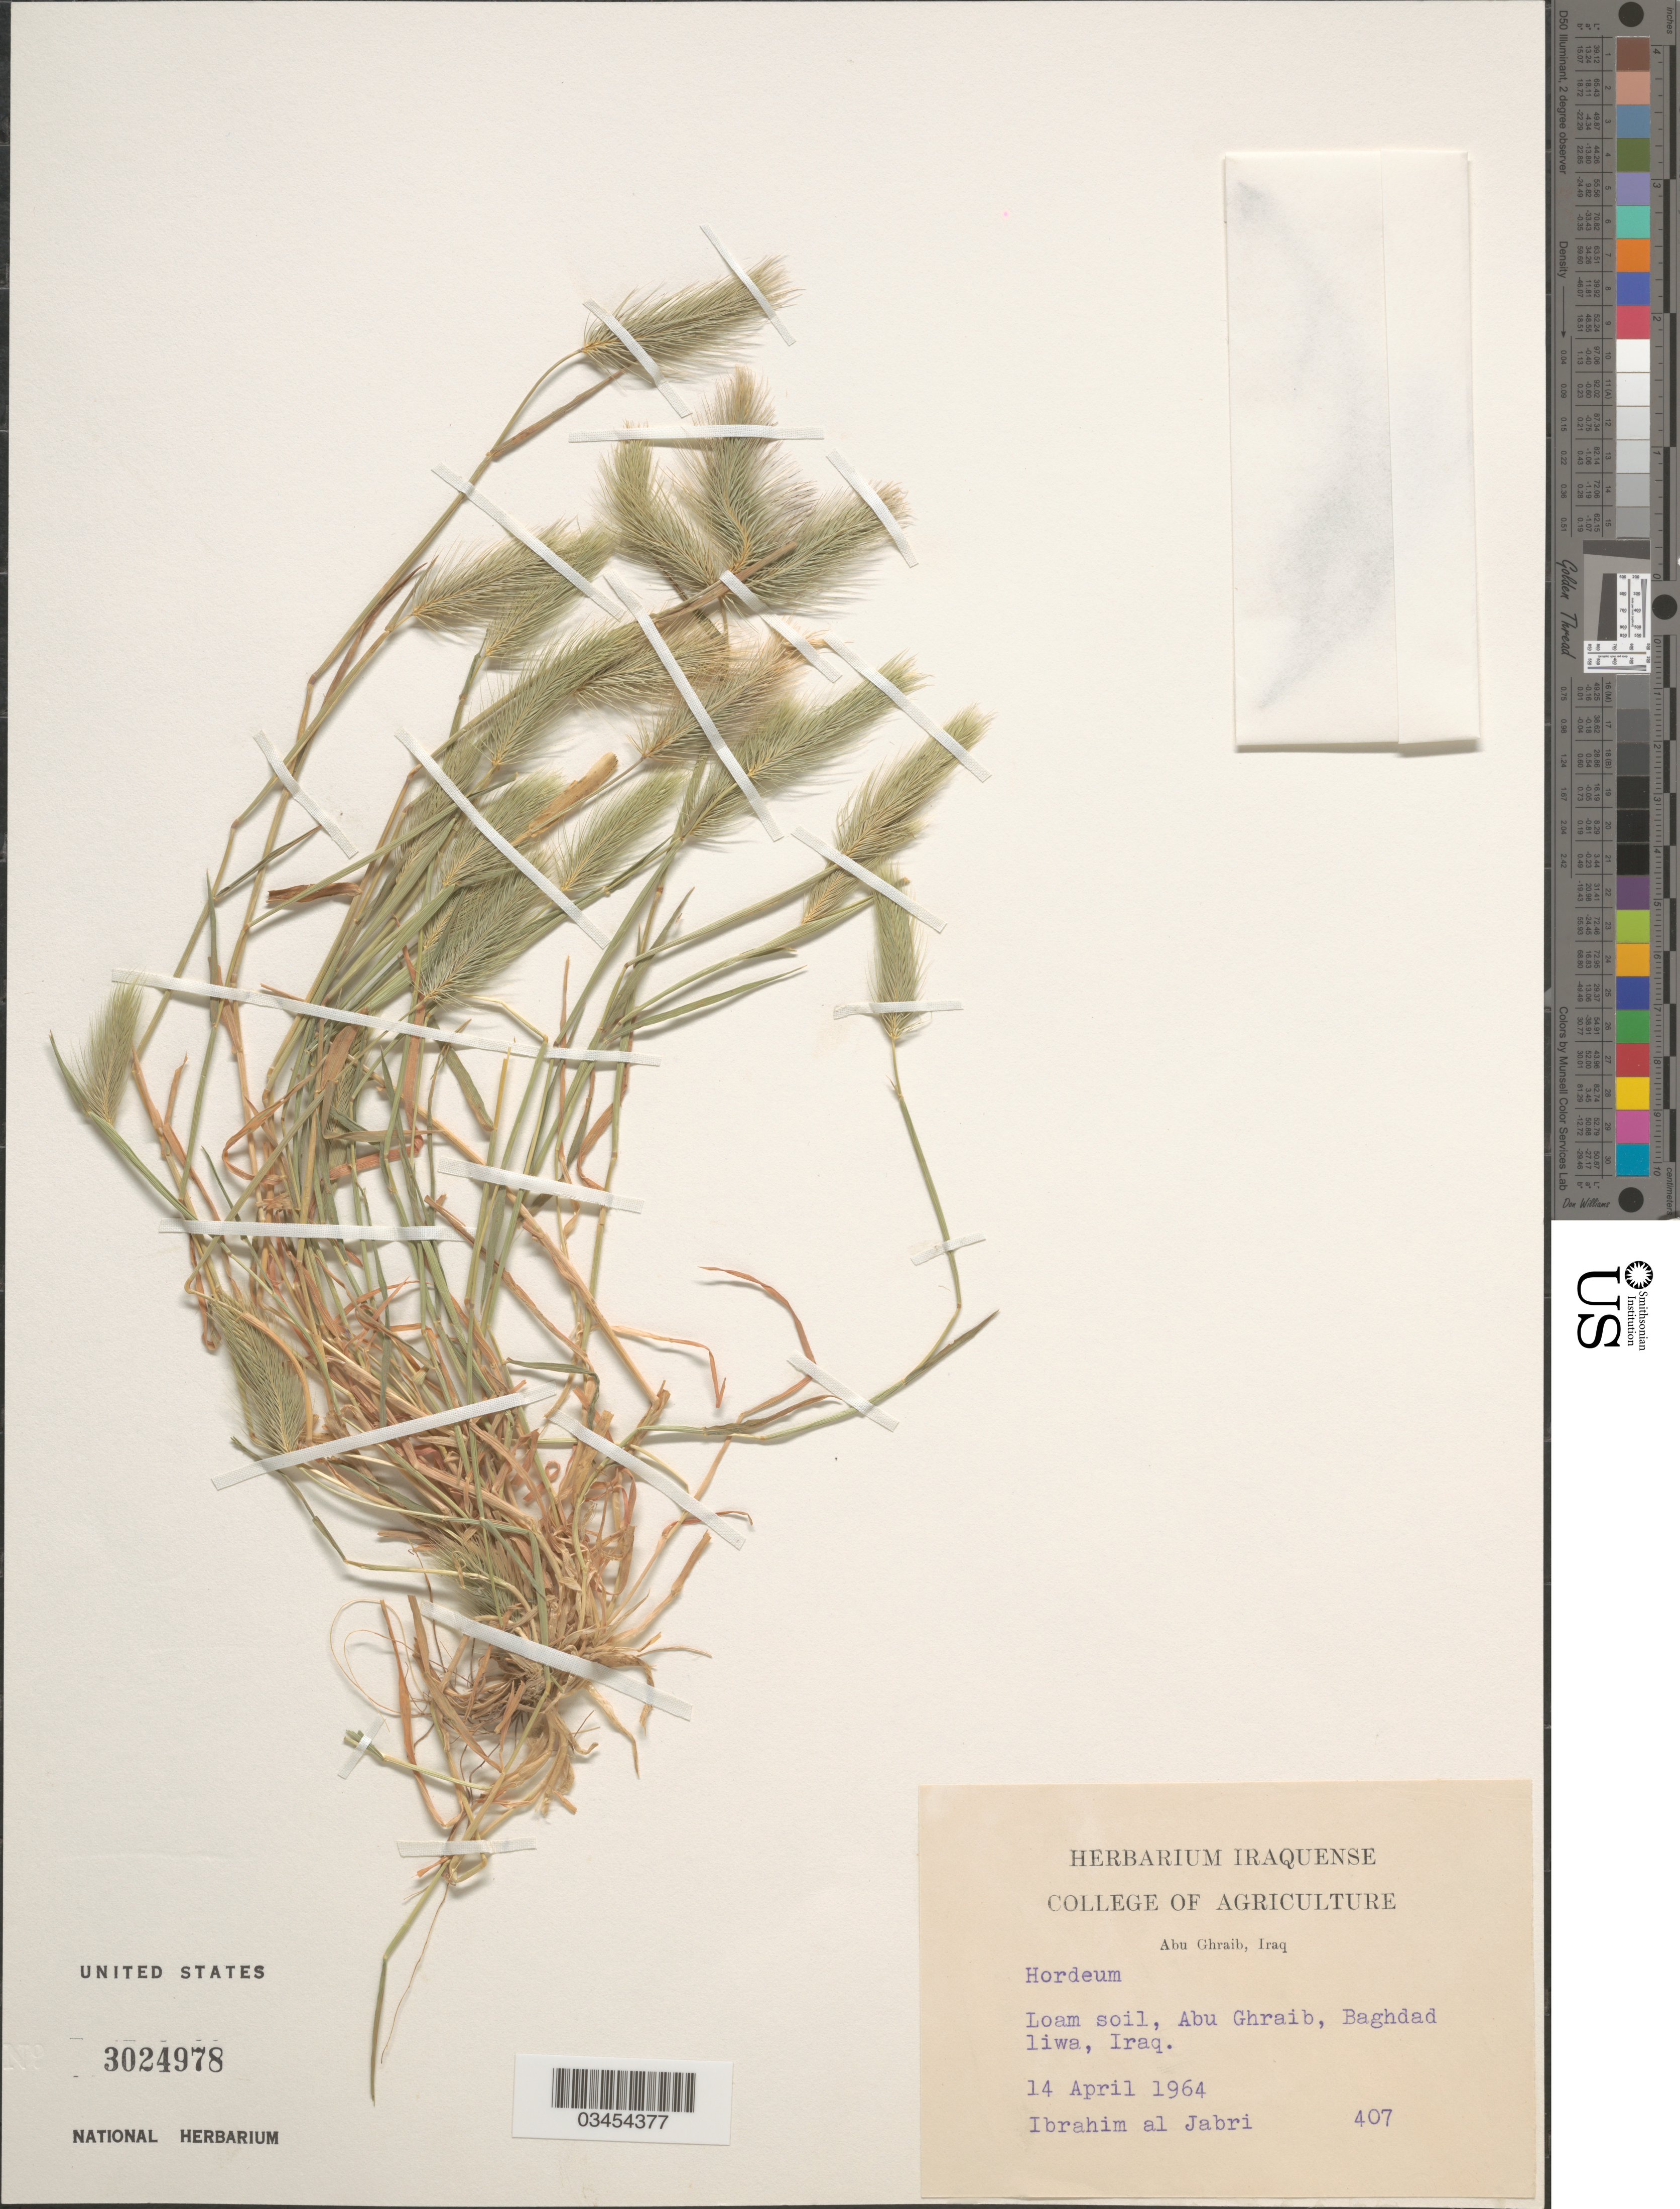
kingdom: Plantae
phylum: Tracheophyta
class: Liliopsida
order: Poales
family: Poaceae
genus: Hordeum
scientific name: Hordeum sp.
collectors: I. Jabri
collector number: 407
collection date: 1964-04-14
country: Iraq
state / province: Baghdad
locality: Loam soil, Abu Ghraib, Baghdad liwa.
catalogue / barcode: US 3024978